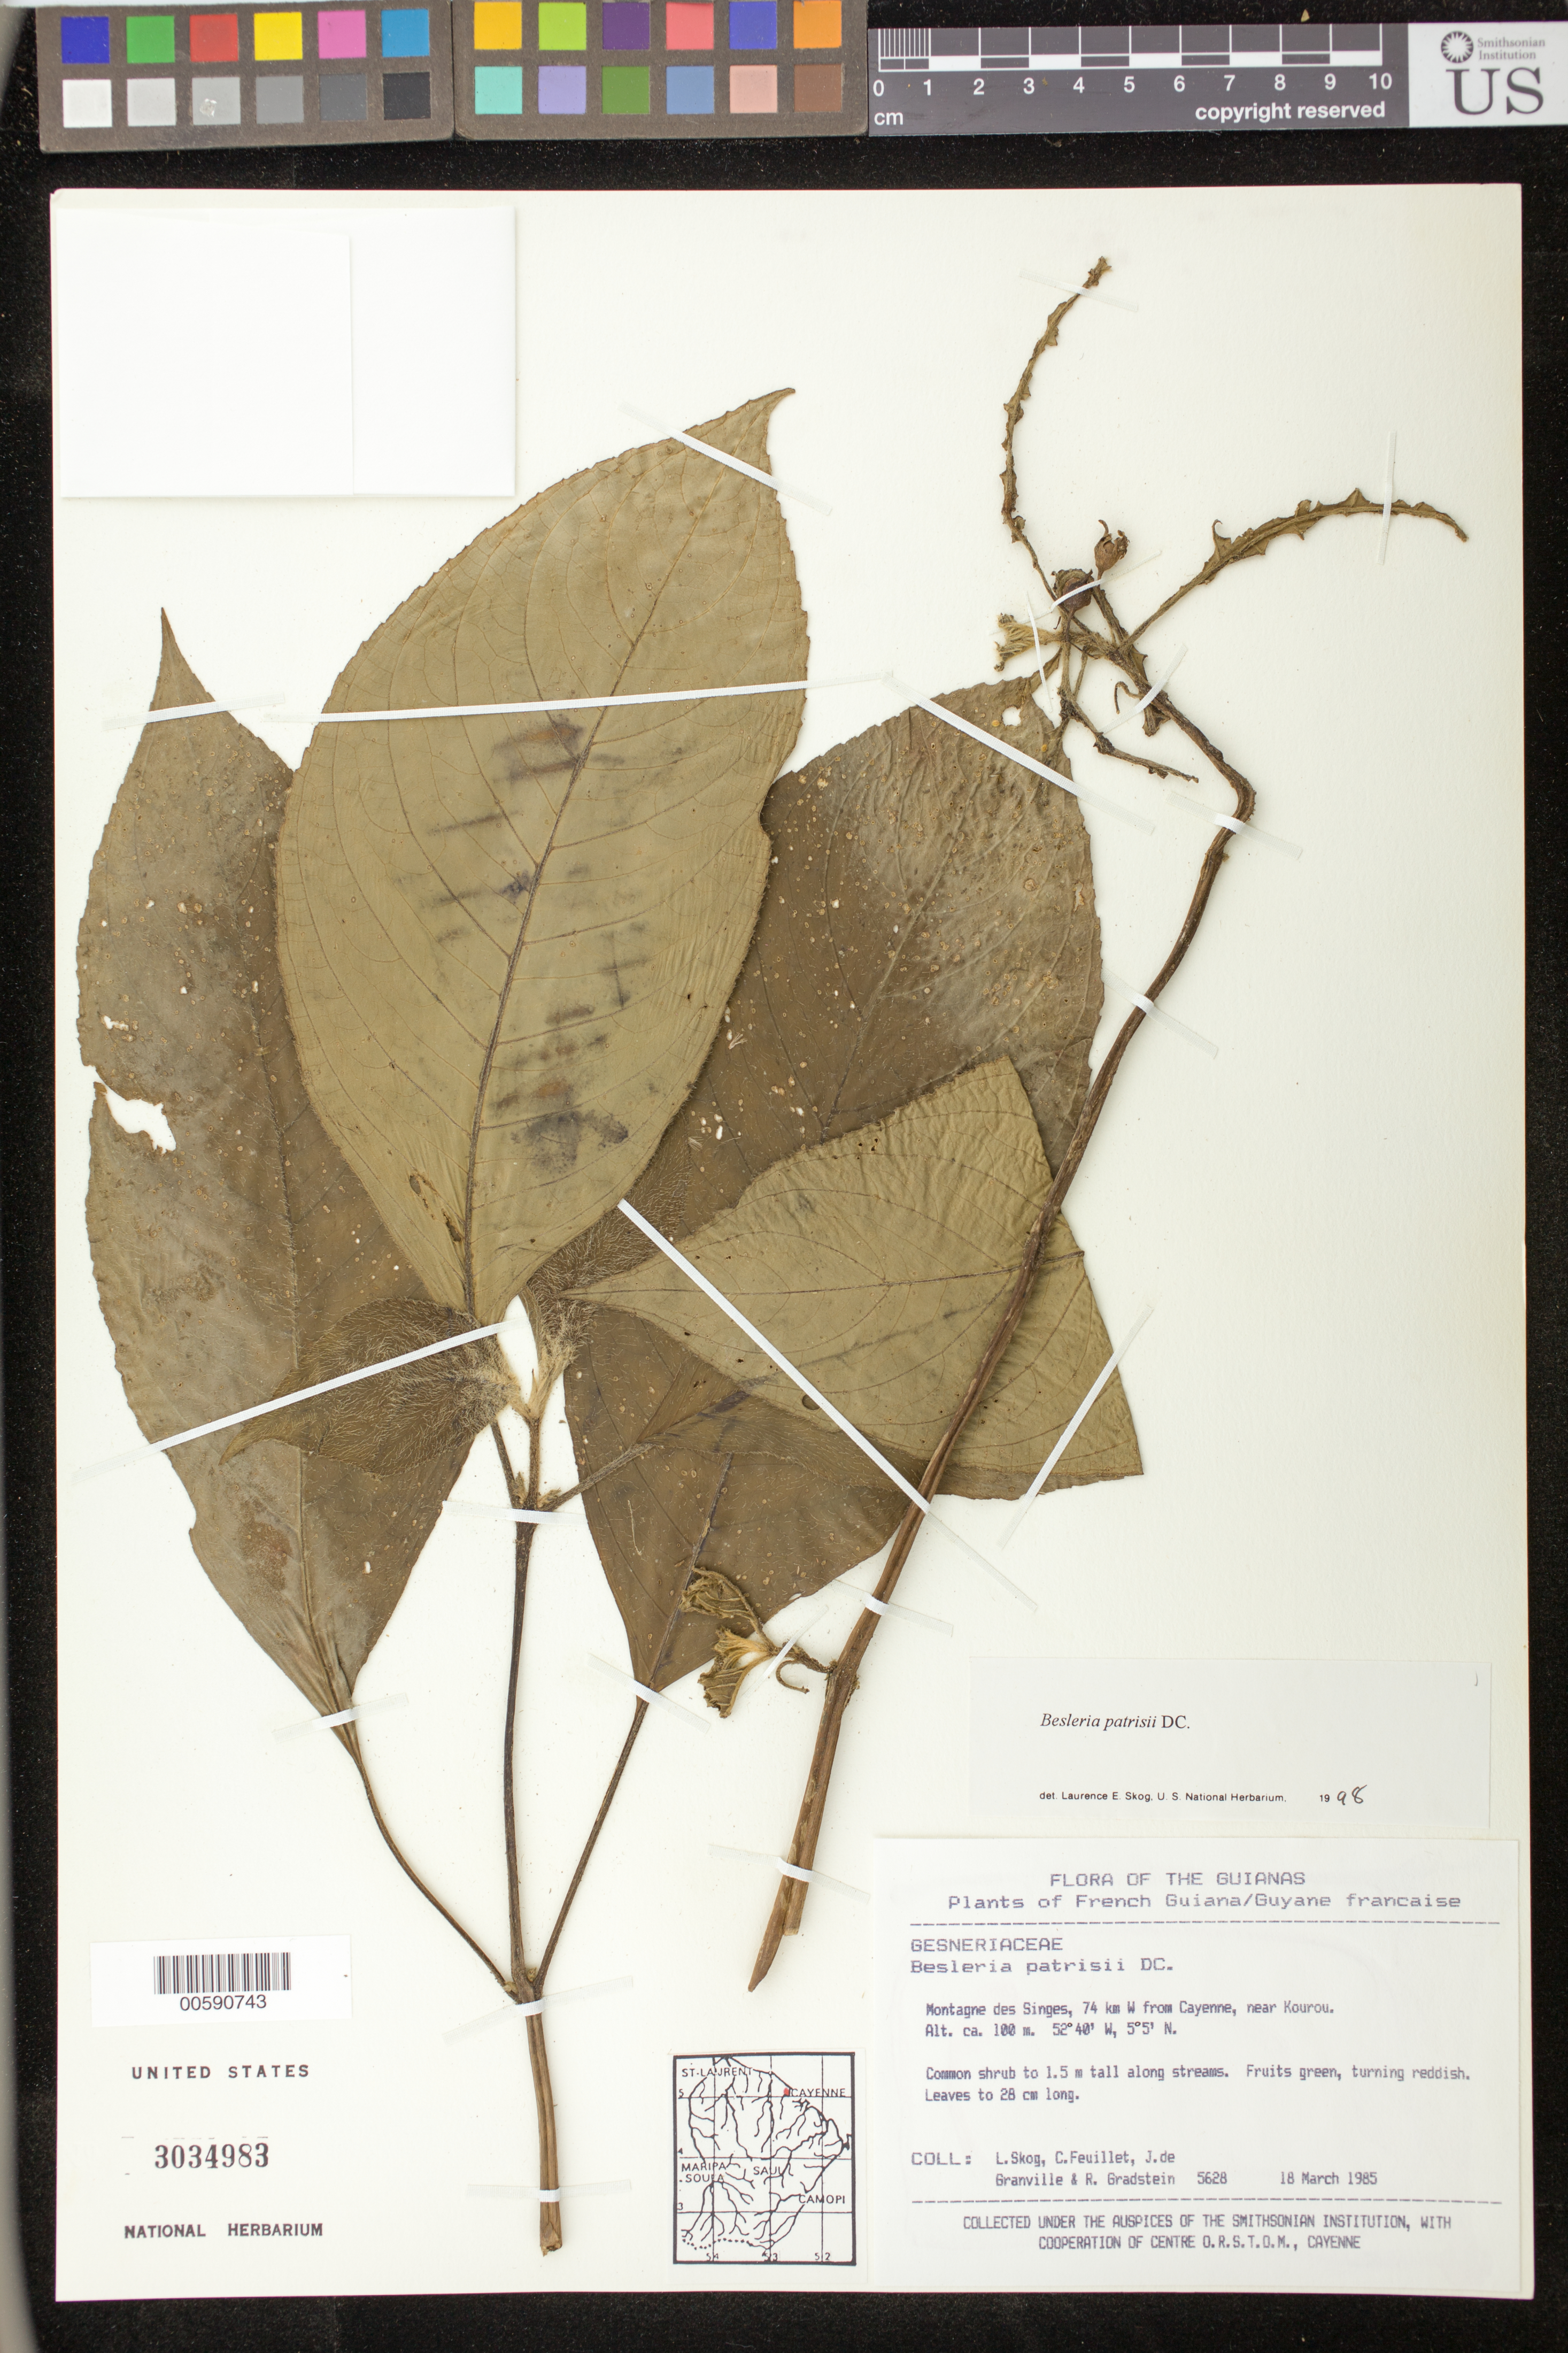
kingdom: Plantae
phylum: Tracheophyta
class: Magnoliopsida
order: Lamiales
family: Gesneriaceae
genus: Besleria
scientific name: Besleria patrisii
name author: DC.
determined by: Skog, Laurence E.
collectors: L. E. Skog, C. Feuillet, J.-J. de Granville & R. Gradstein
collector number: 5628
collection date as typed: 18 Mar 1985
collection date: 1985-03-18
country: French Guiana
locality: Montagne des Singes, 74 km from Cayenne, near Kourou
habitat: along streams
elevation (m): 100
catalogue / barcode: US 3034983